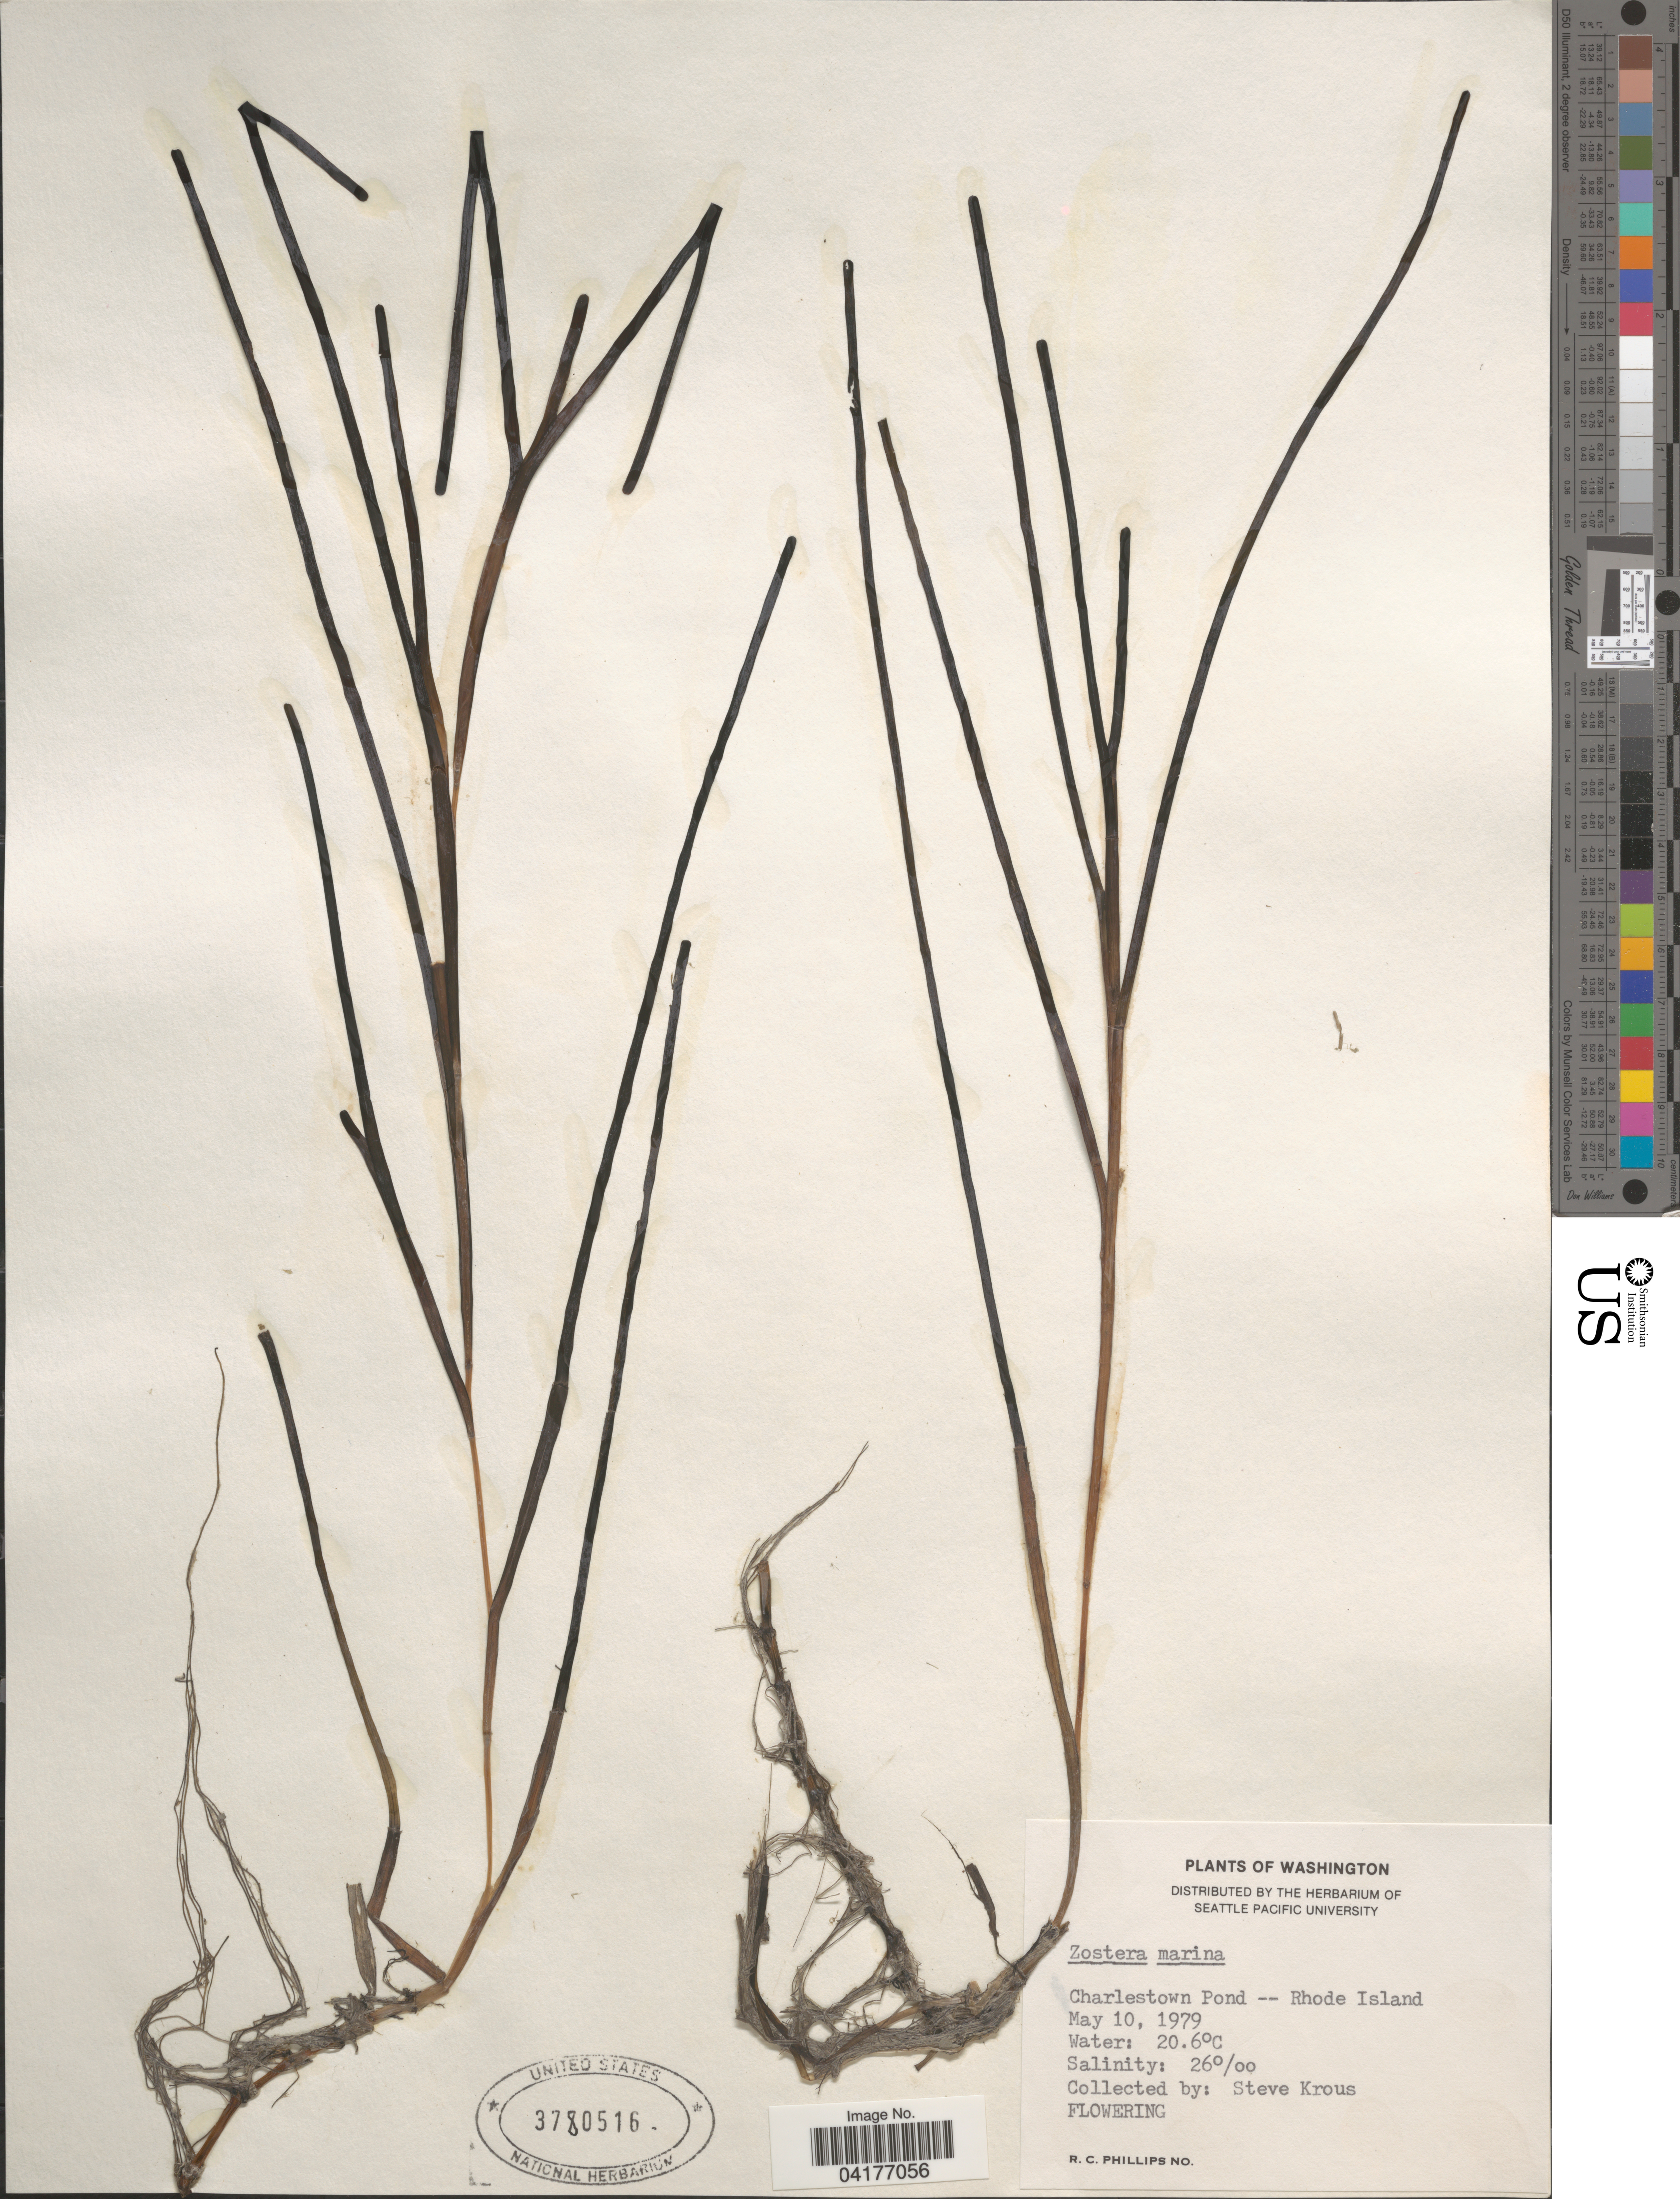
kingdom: Plantae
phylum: Tracheophyta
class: Liliopsida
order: Alismatales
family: Zosteraceae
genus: Zostera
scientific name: Zostera marina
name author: L.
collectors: S. Krous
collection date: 1979-05-10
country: United States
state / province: Rhode Island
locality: Charlestown Pond.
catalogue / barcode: US 3780516